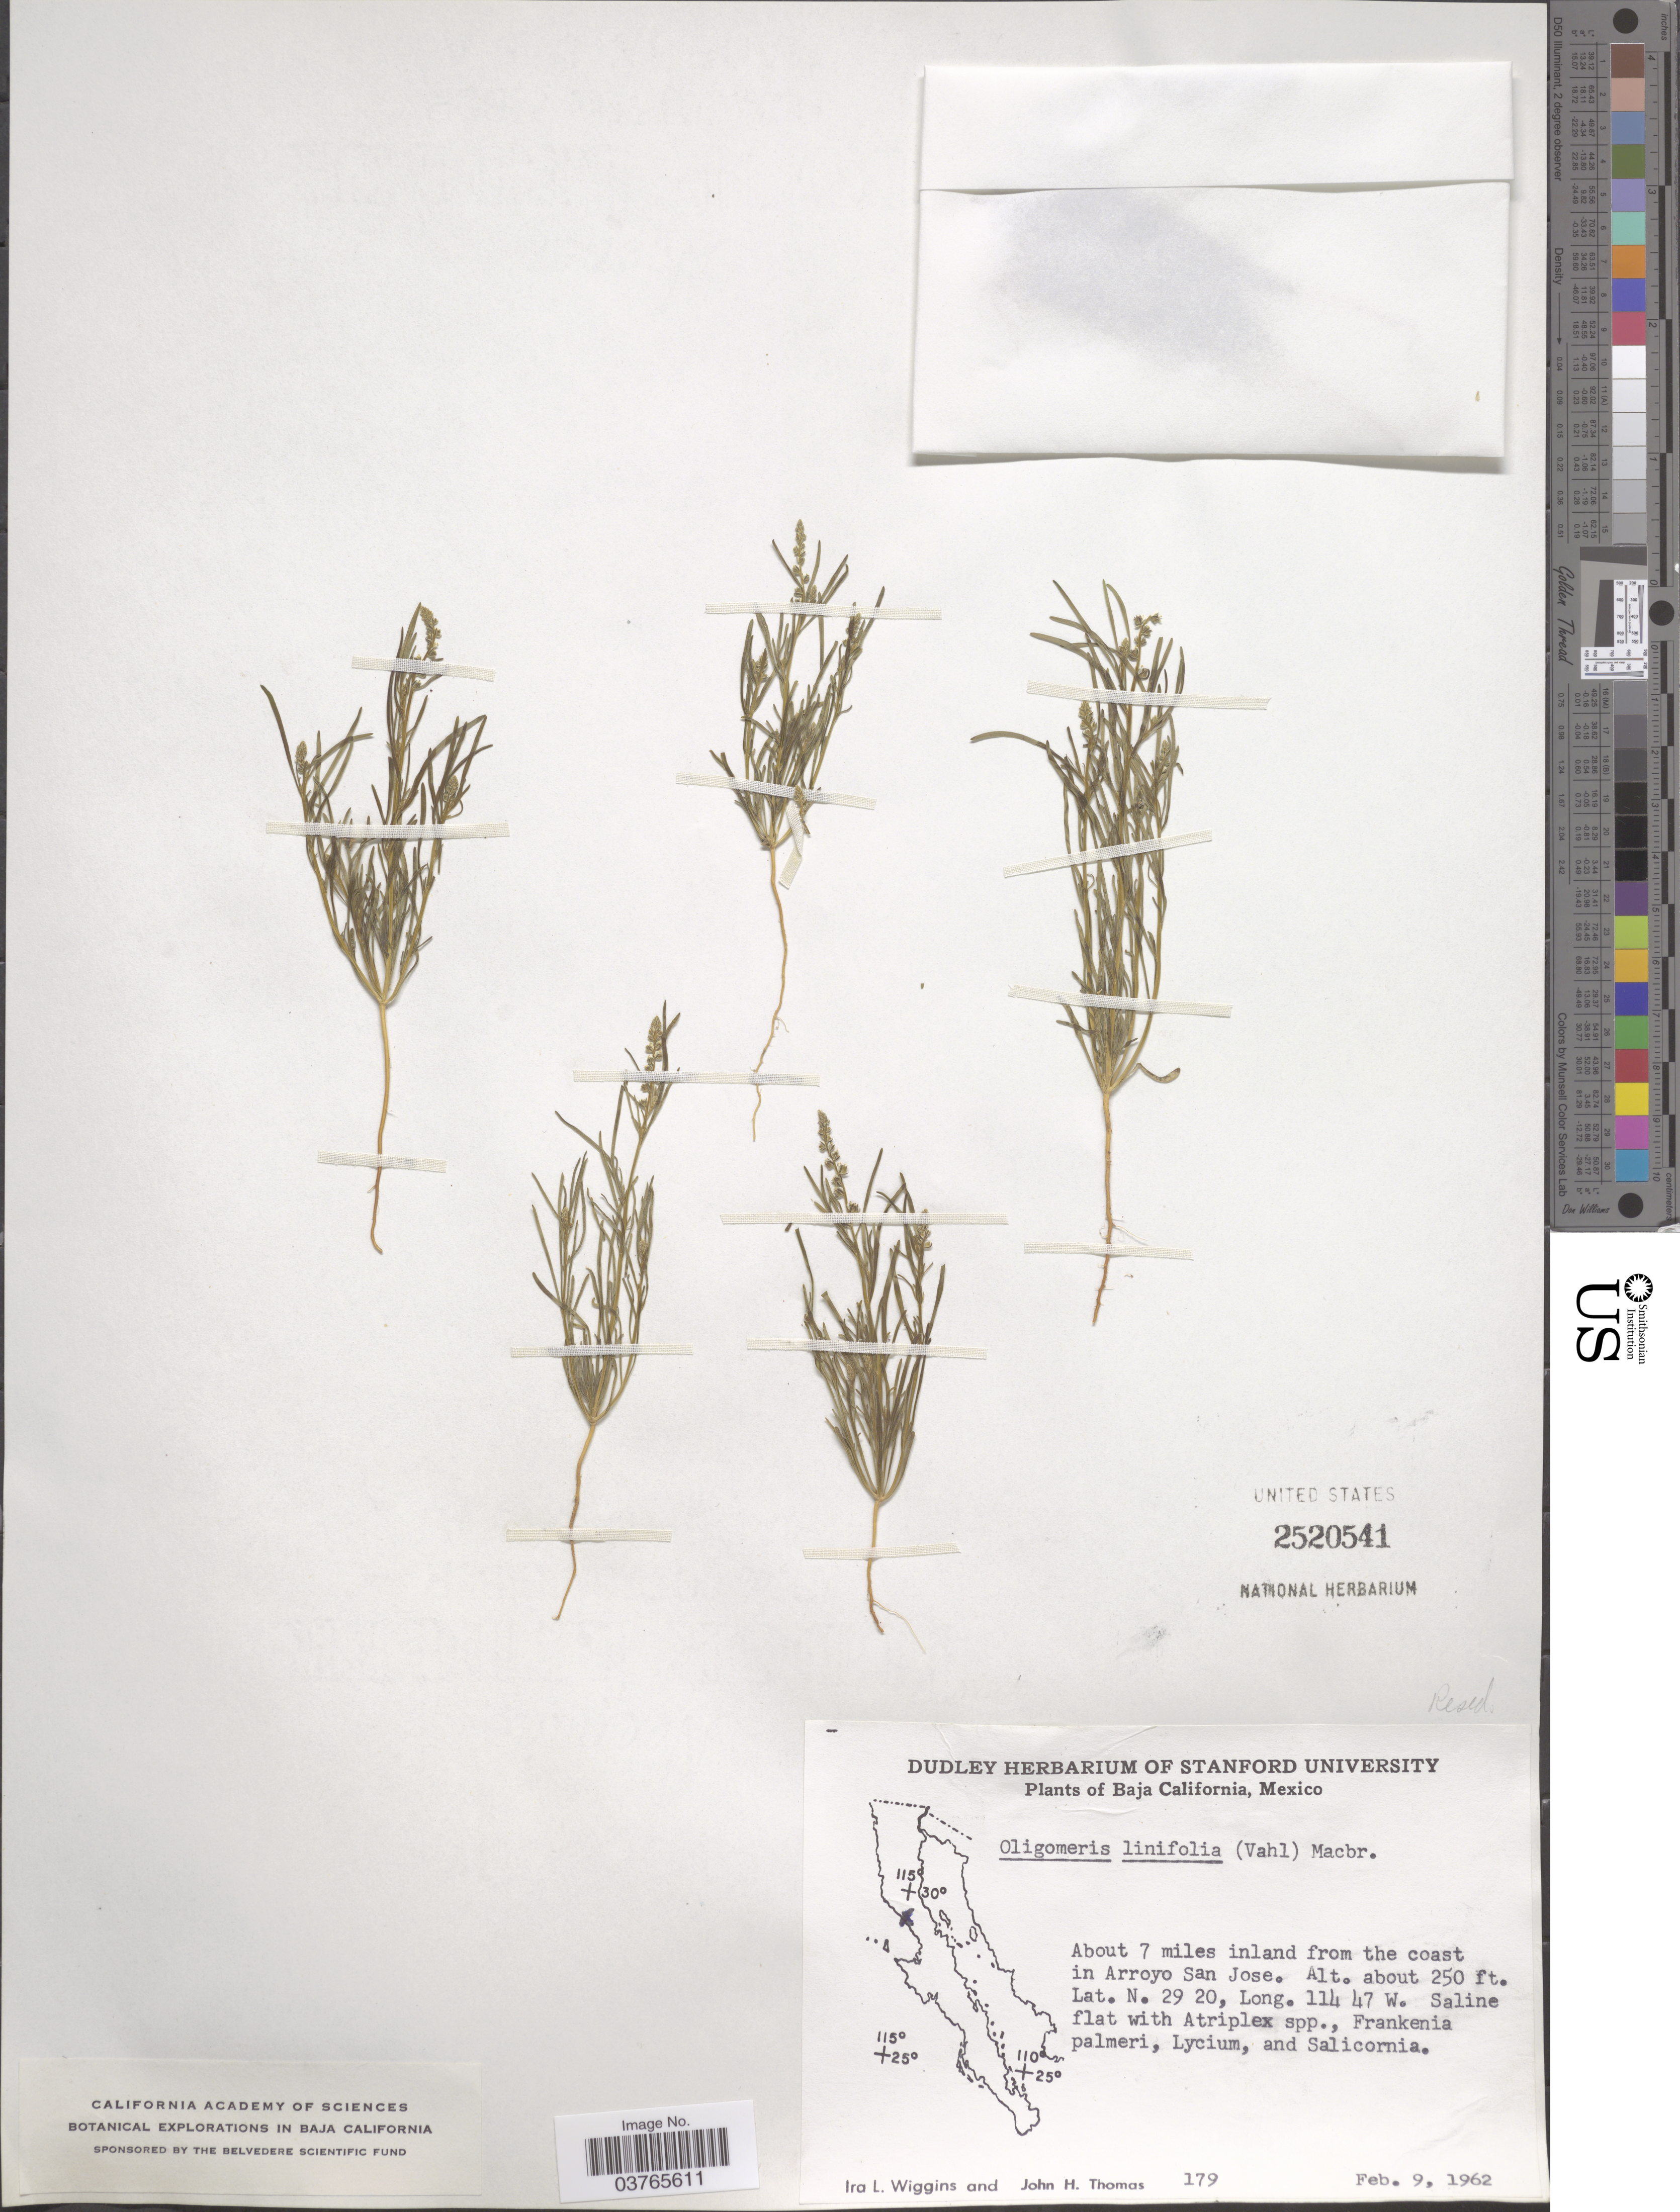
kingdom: Plantae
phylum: Tracheophyta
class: Magnoliopsida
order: Brassicales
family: Resedaceae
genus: Oligomeris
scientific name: Oligomeris linifolia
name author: (Vahl) J.F. Macbr.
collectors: I. L. Wiggins & J. H. Thomas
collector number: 179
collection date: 1962-02-09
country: Mexico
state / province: Baja California Sur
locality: About 7 miles inland from the coast in Arroyo San Jose.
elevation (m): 76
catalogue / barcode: US 2520541